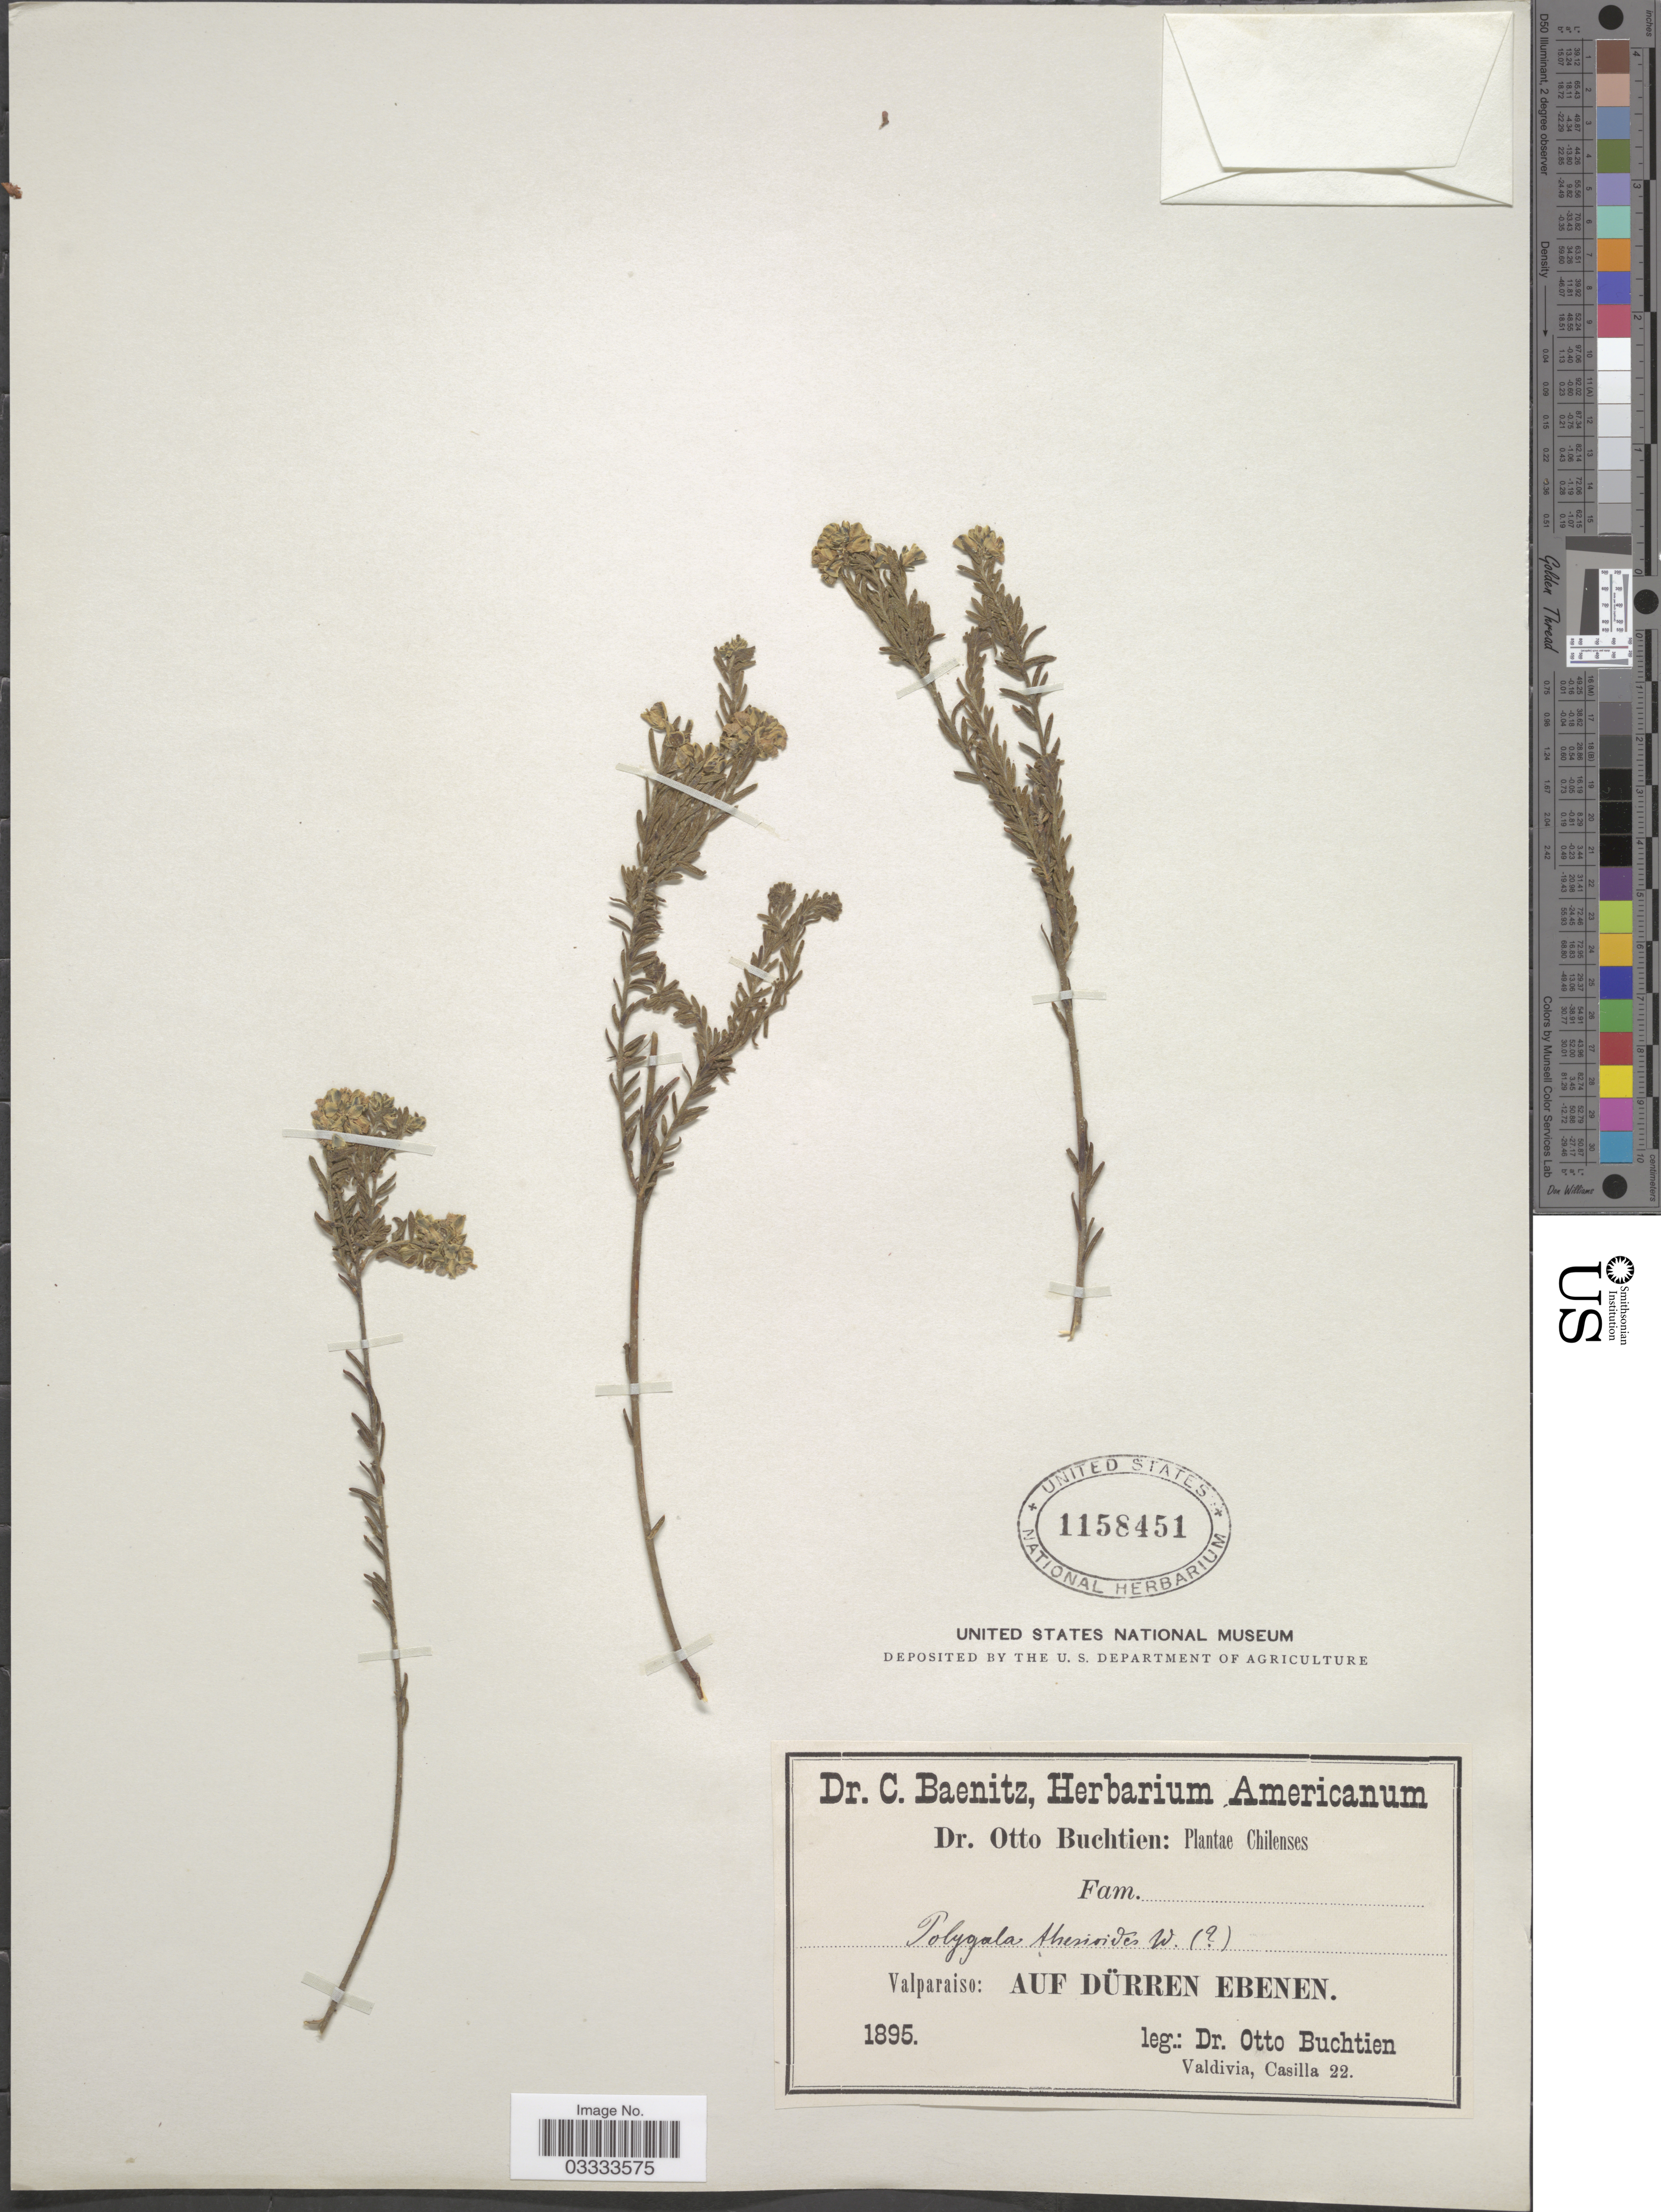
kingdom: Plantae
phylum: Tracheophyta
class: Magnoliopsida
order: Fabales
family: Polygalaceae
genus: Polygala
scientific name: Polygala gnidioides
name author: Willd.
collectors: O. Buchtien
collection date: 1895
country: Chile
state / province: Valparaíso (V)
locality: Auf Dürren Ebenen.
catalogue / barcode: US 1158451